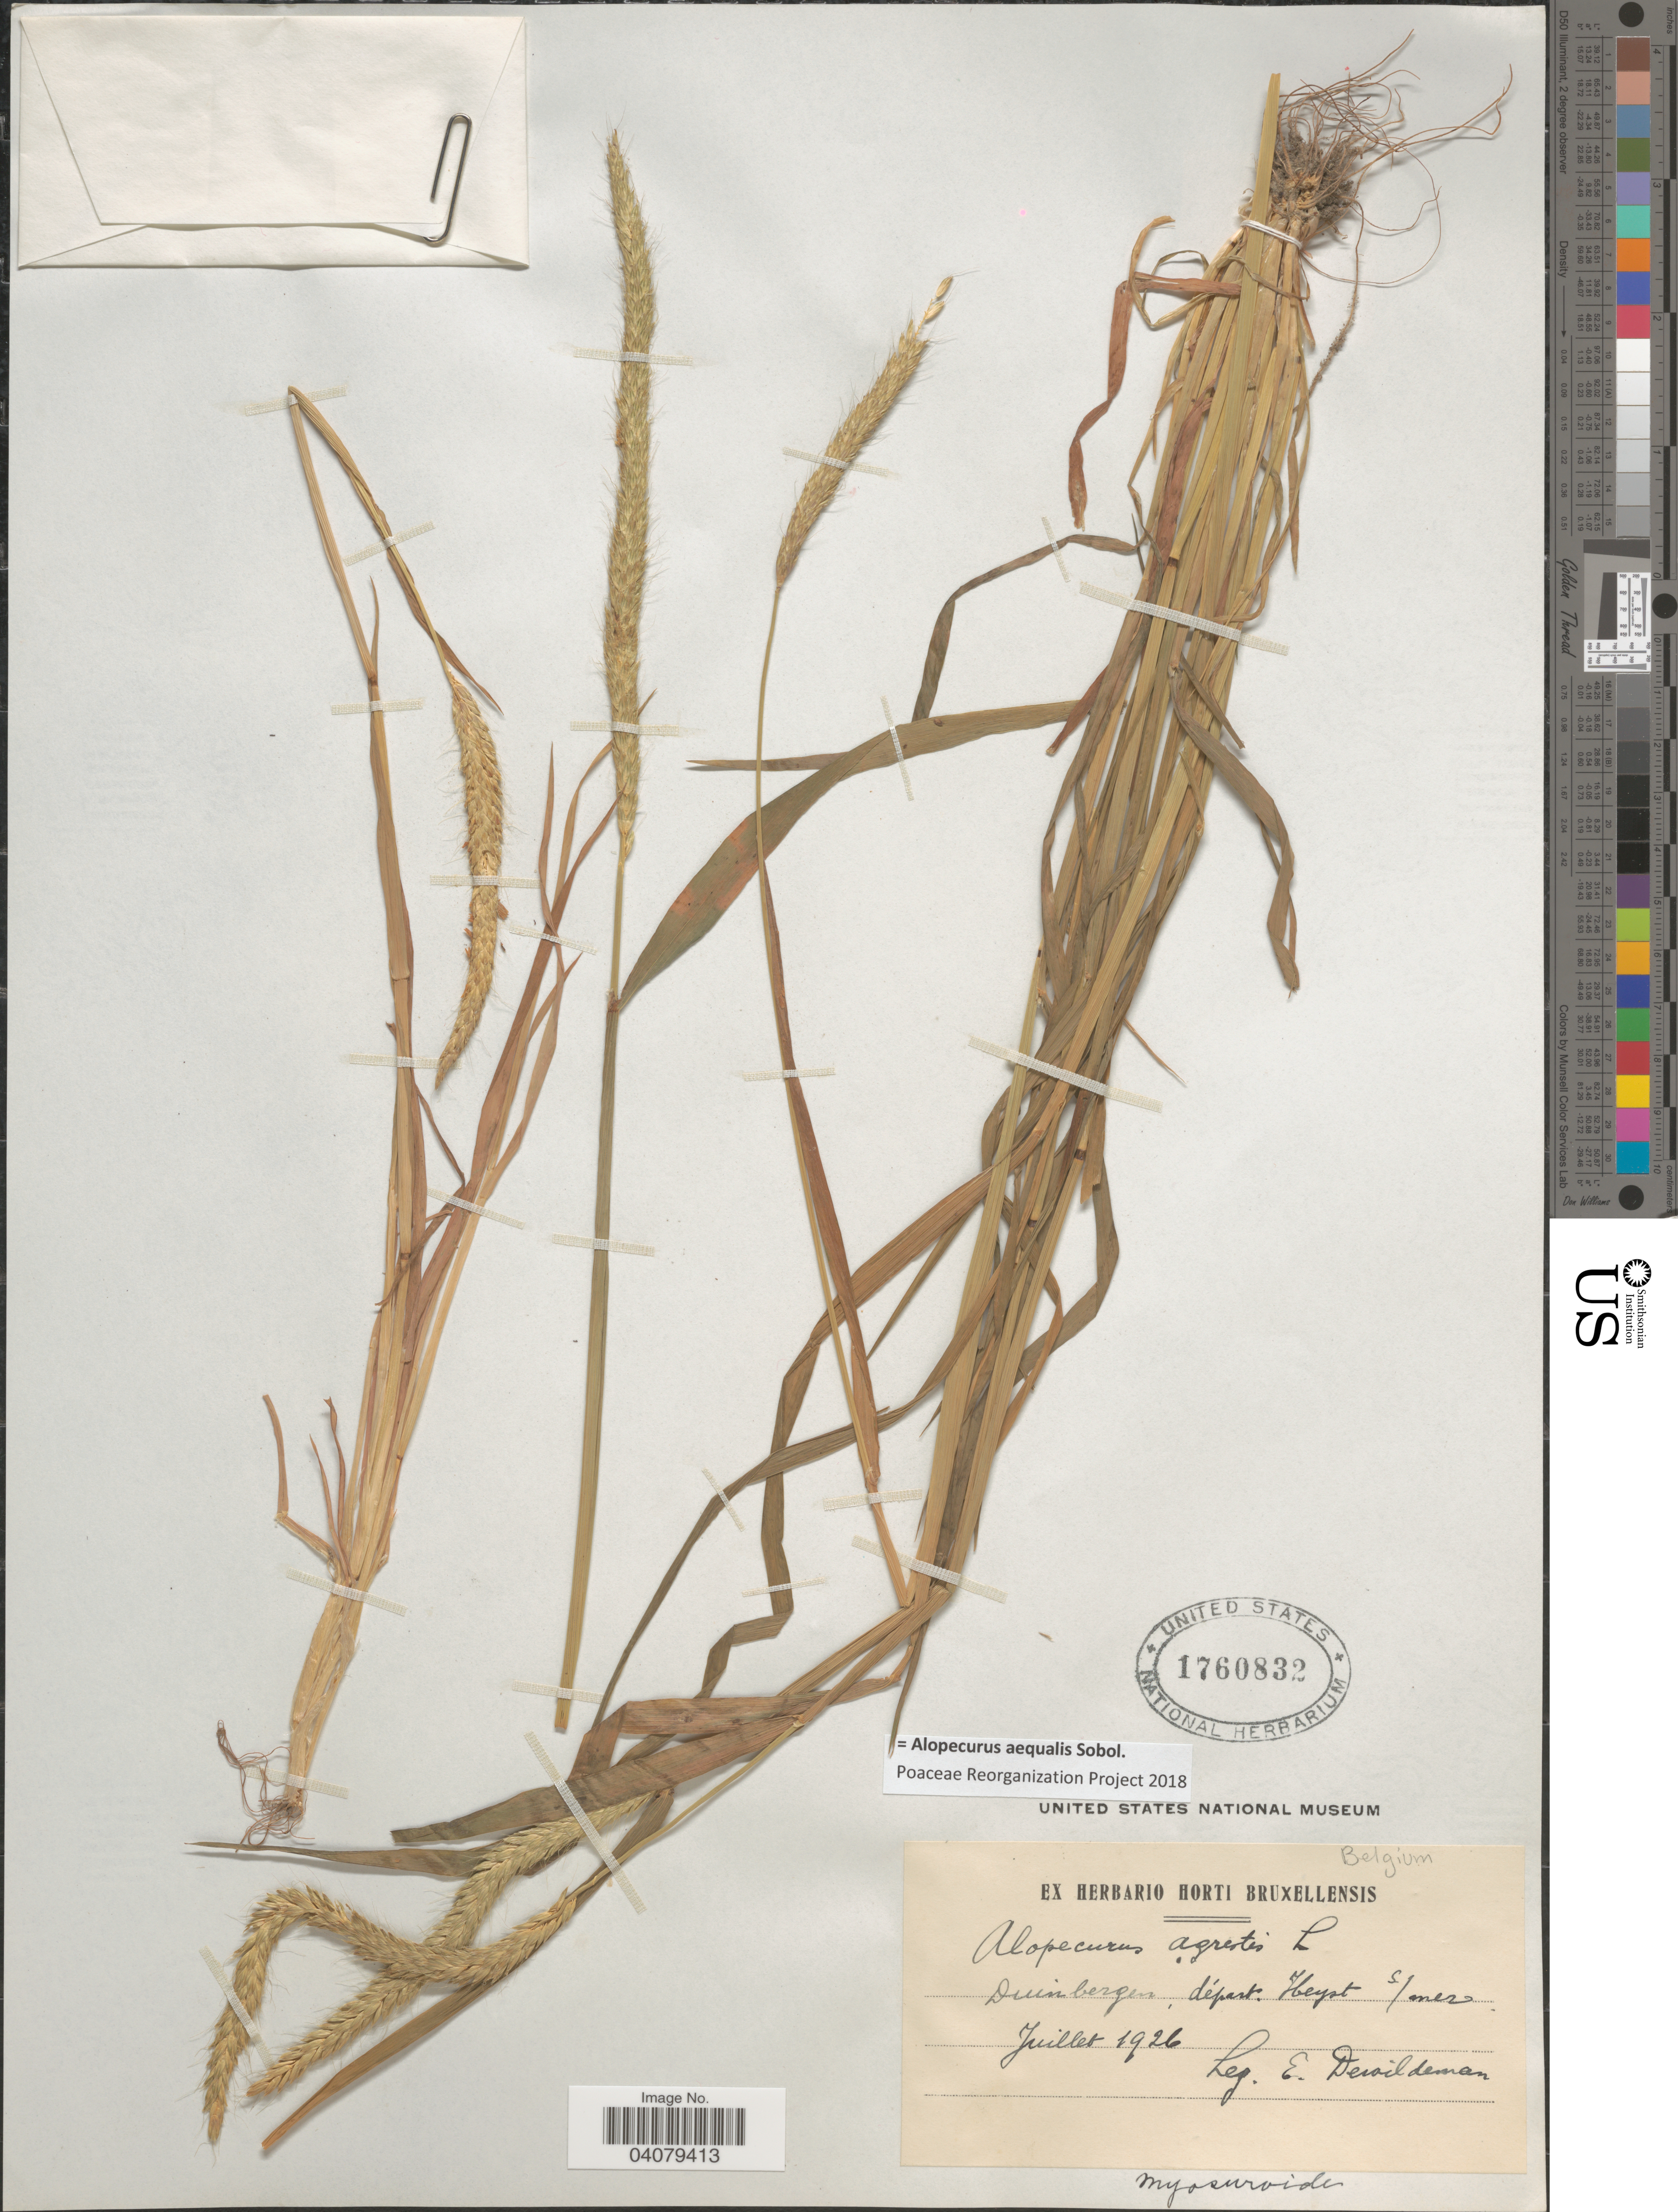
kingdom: Plantae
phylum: Tracheophyta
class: Liliopsida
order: Poales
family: Poaceae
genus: Alopecurus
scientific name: Alopecurus arundinaceus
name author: Poir.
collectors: E. DeWildeman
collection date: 1926-07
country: Belgium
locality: Duinbergen, départ. Heyst s/mer.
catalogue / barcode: US 1760832